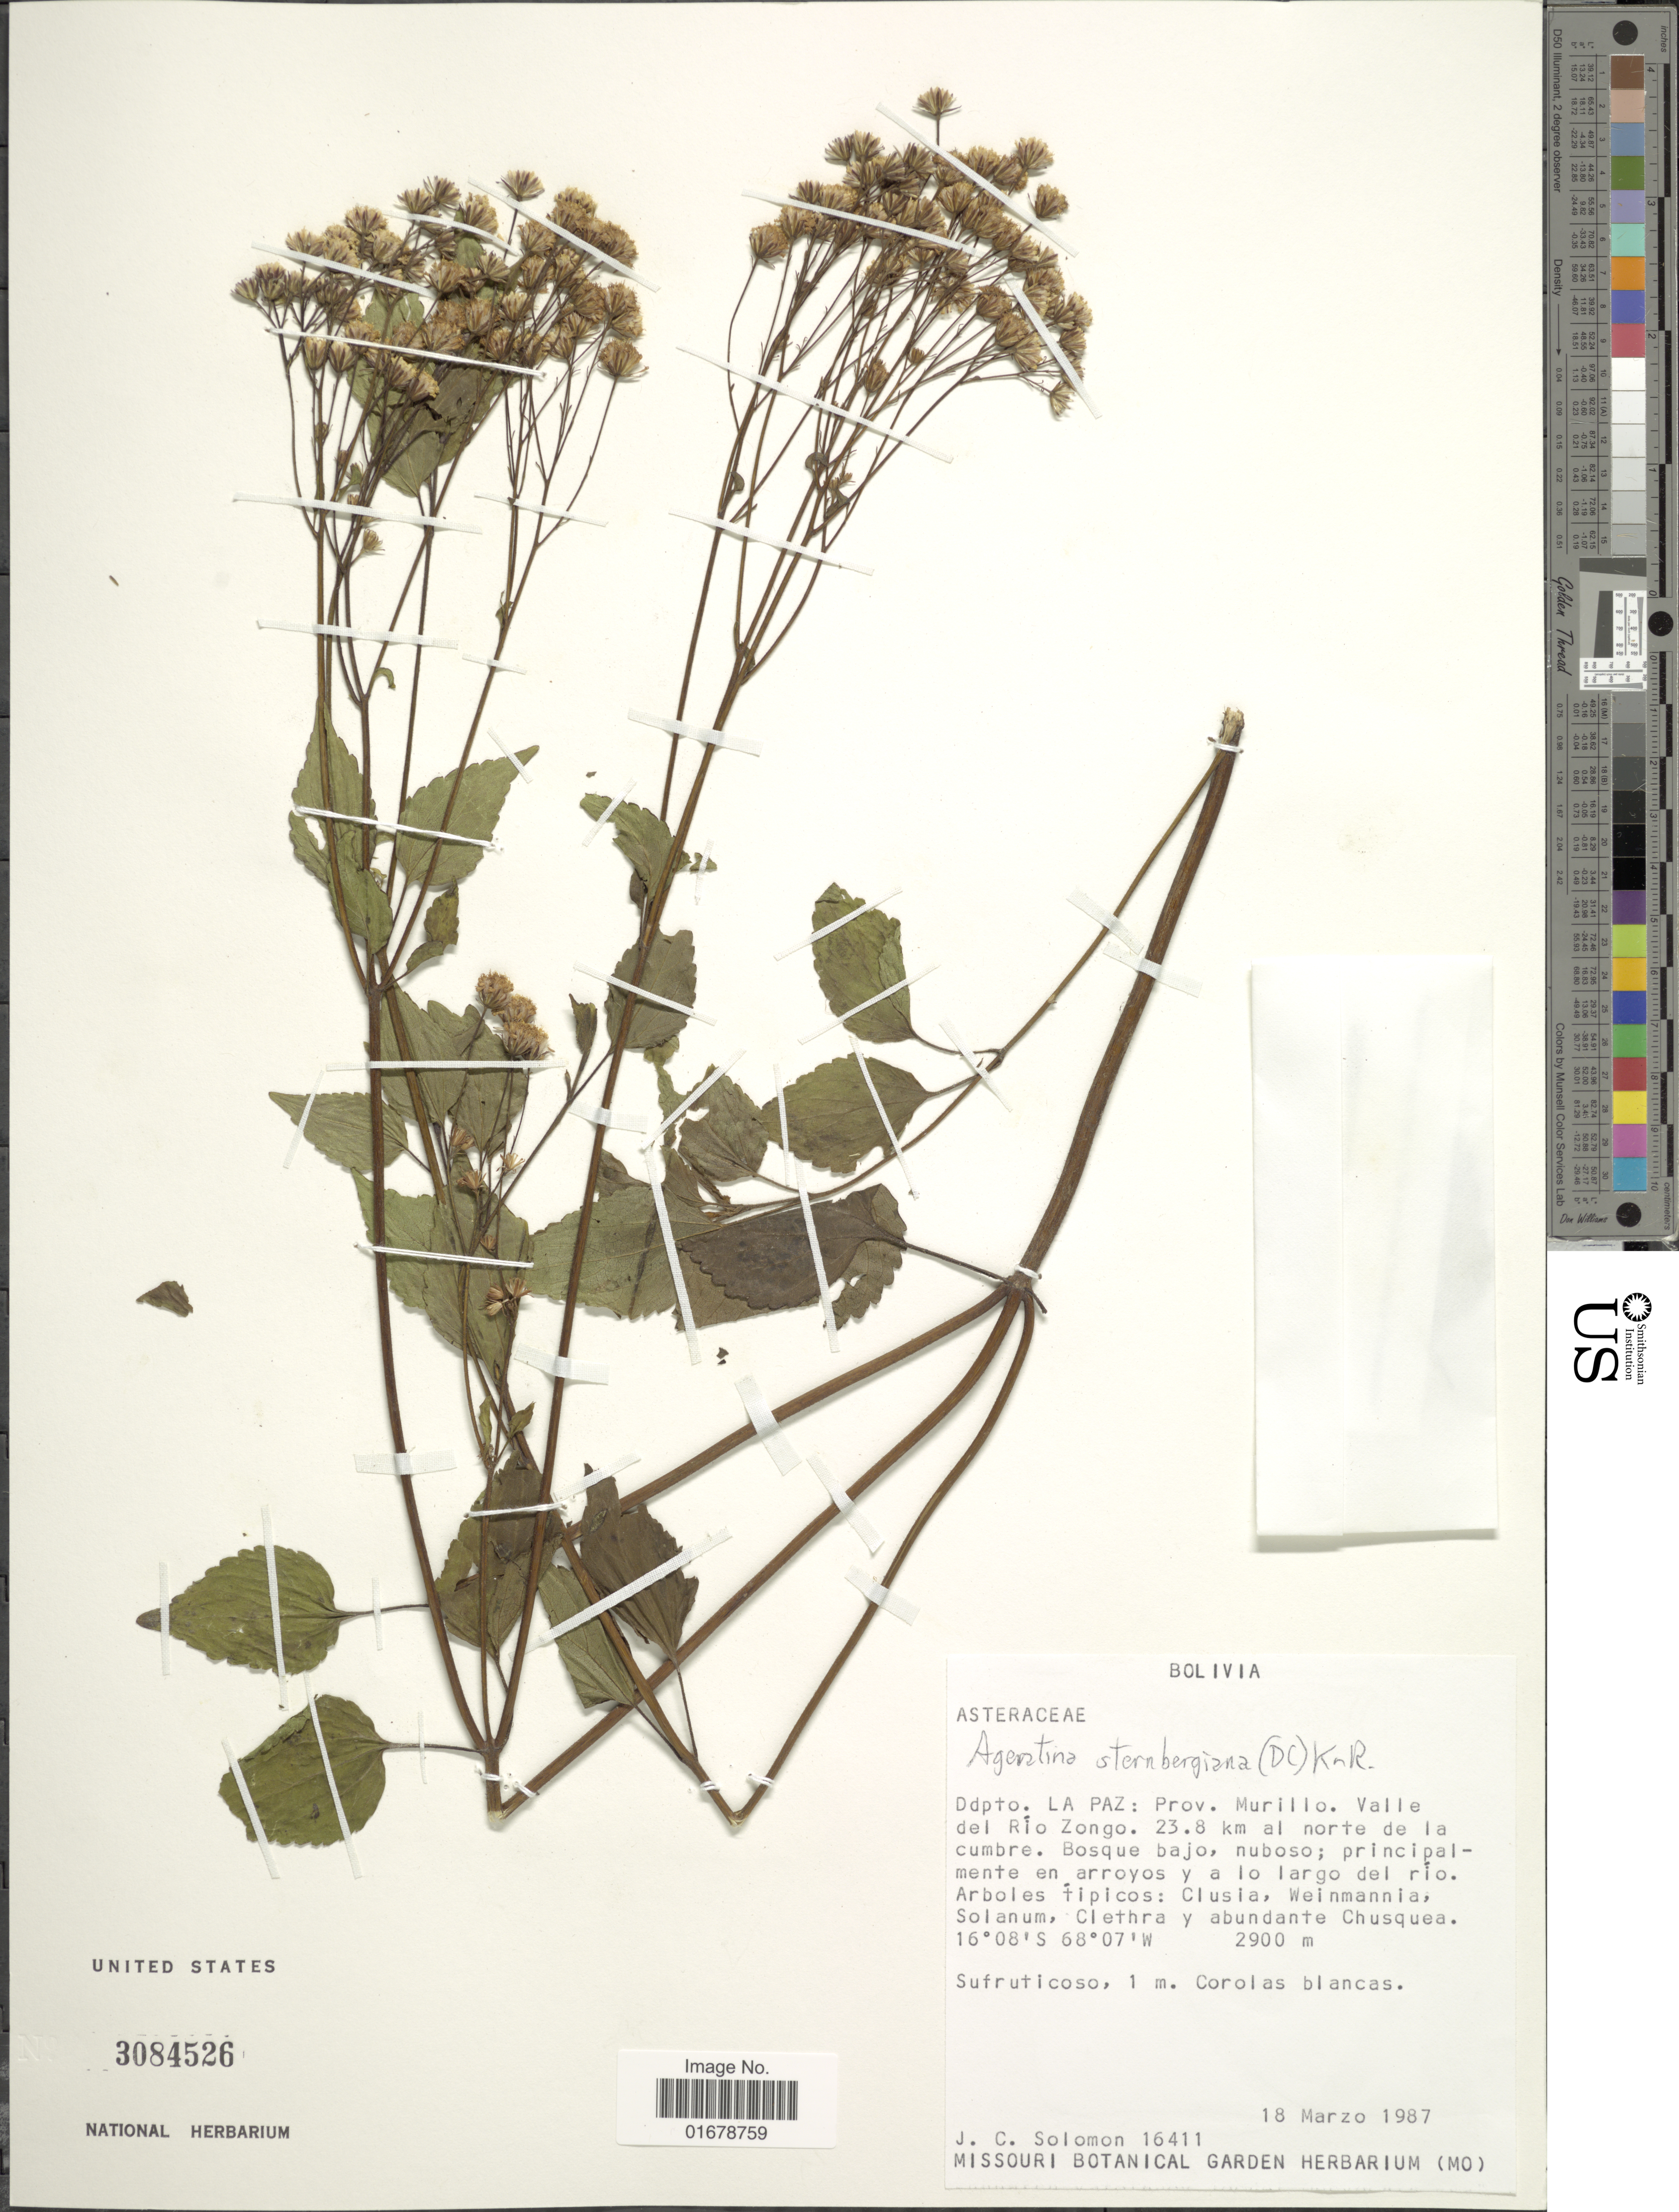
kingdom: Plantae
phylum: Tracheophyta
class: Magnoliopsida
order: Asterales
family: Asteraceae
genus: Ageratina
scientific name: Ageratina sternbergiana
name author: (DC.) R.M. King & H. Rob.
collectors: J. C. Solomon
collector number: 16411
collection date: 1987-03-18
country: Bolivia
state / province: La Paz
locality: Ddpto. La Paz: Prov. Murillo, valle del Rio Zongo, 23.8 km al norte de la cumbre, Bosque bajo, nuboso, principalmente en arroyos y a lo largo del rio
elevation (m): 2900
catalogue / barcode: US 3084526